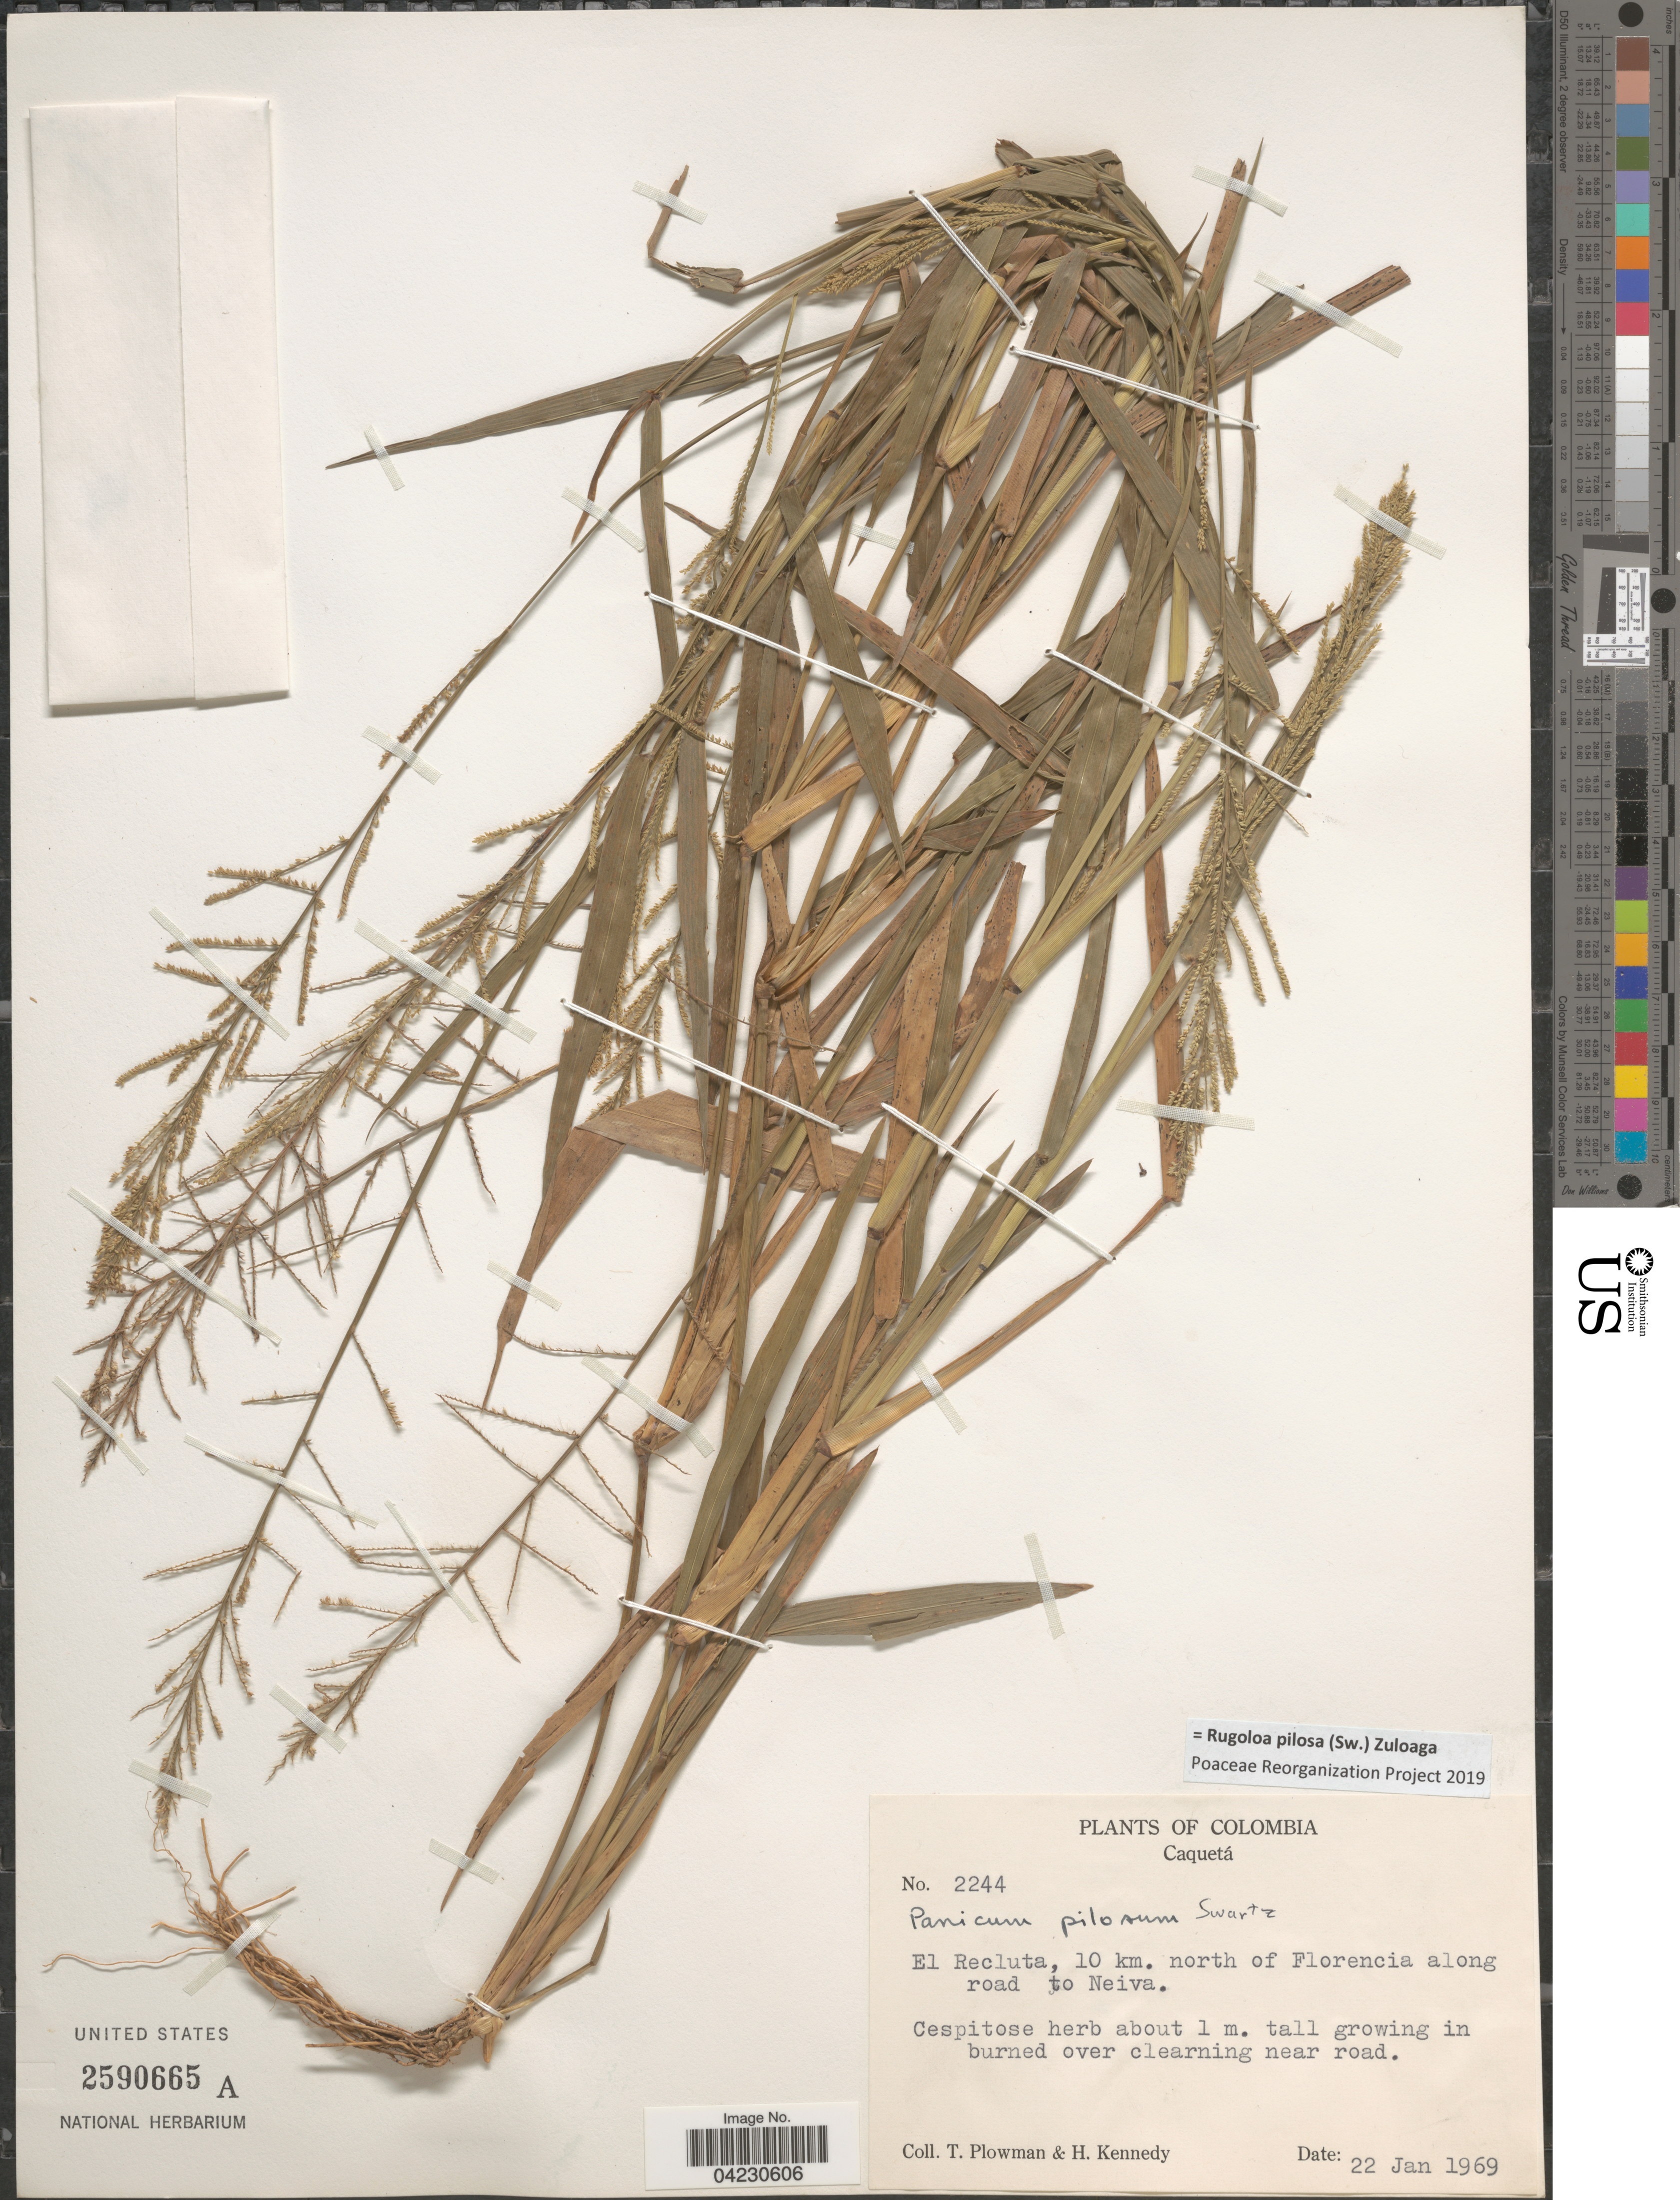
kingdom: Plantae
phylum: Tracheophyta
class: Liliopsida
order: Poales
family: Poaceae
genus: Rugoloa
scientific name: Rugoloa pilosa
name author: (Sw.) Zuloaga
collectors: T. Plowman & H. Kennedy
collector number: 2244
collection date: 1969-01-22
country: Colombia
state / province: Caquetá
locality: El Recluta, 10 km. north of Florencia along road to Neiva.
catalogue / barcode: US 2590665A